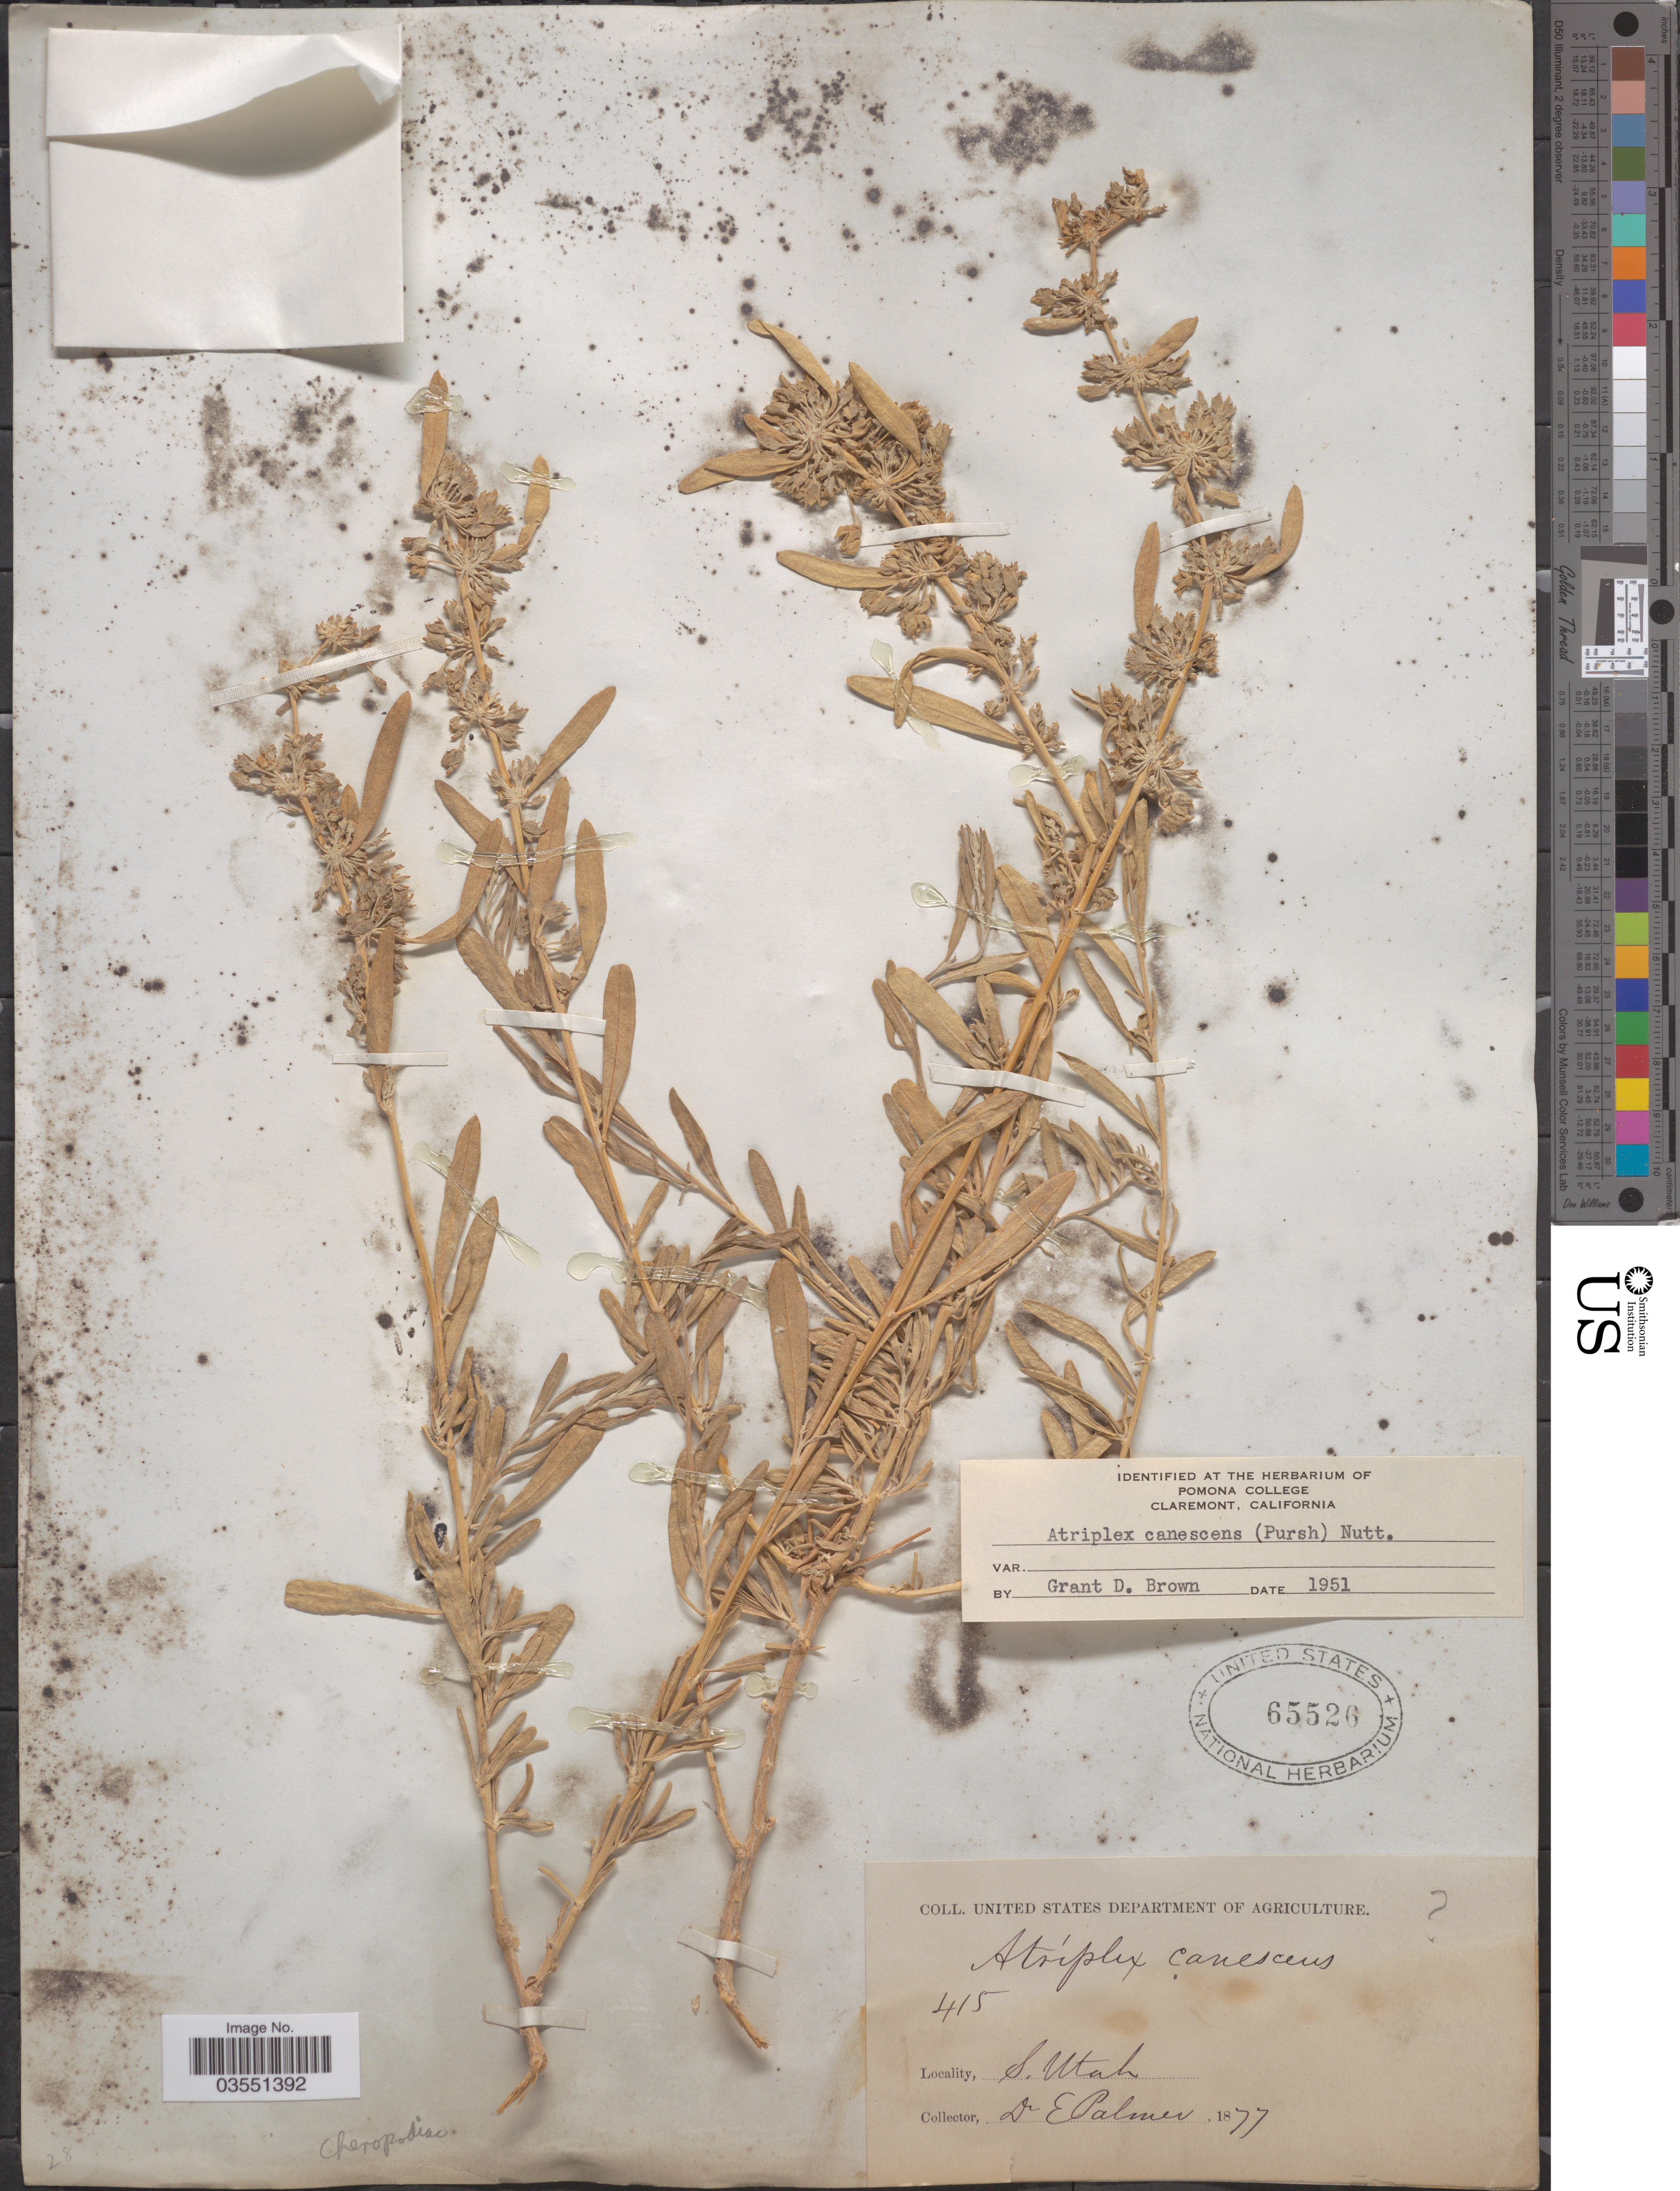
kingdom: Plantae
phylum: Tracheophyta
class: Magnoliopsida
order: Caryophyllales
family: Amaranthaceae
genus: Atriplex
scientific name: Atriplex canescens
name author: (Pursh) Nutt.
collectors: E. Palmer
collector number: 415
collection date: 1877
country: United States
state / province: Utah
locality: S. Utah.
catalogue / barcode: US 65526